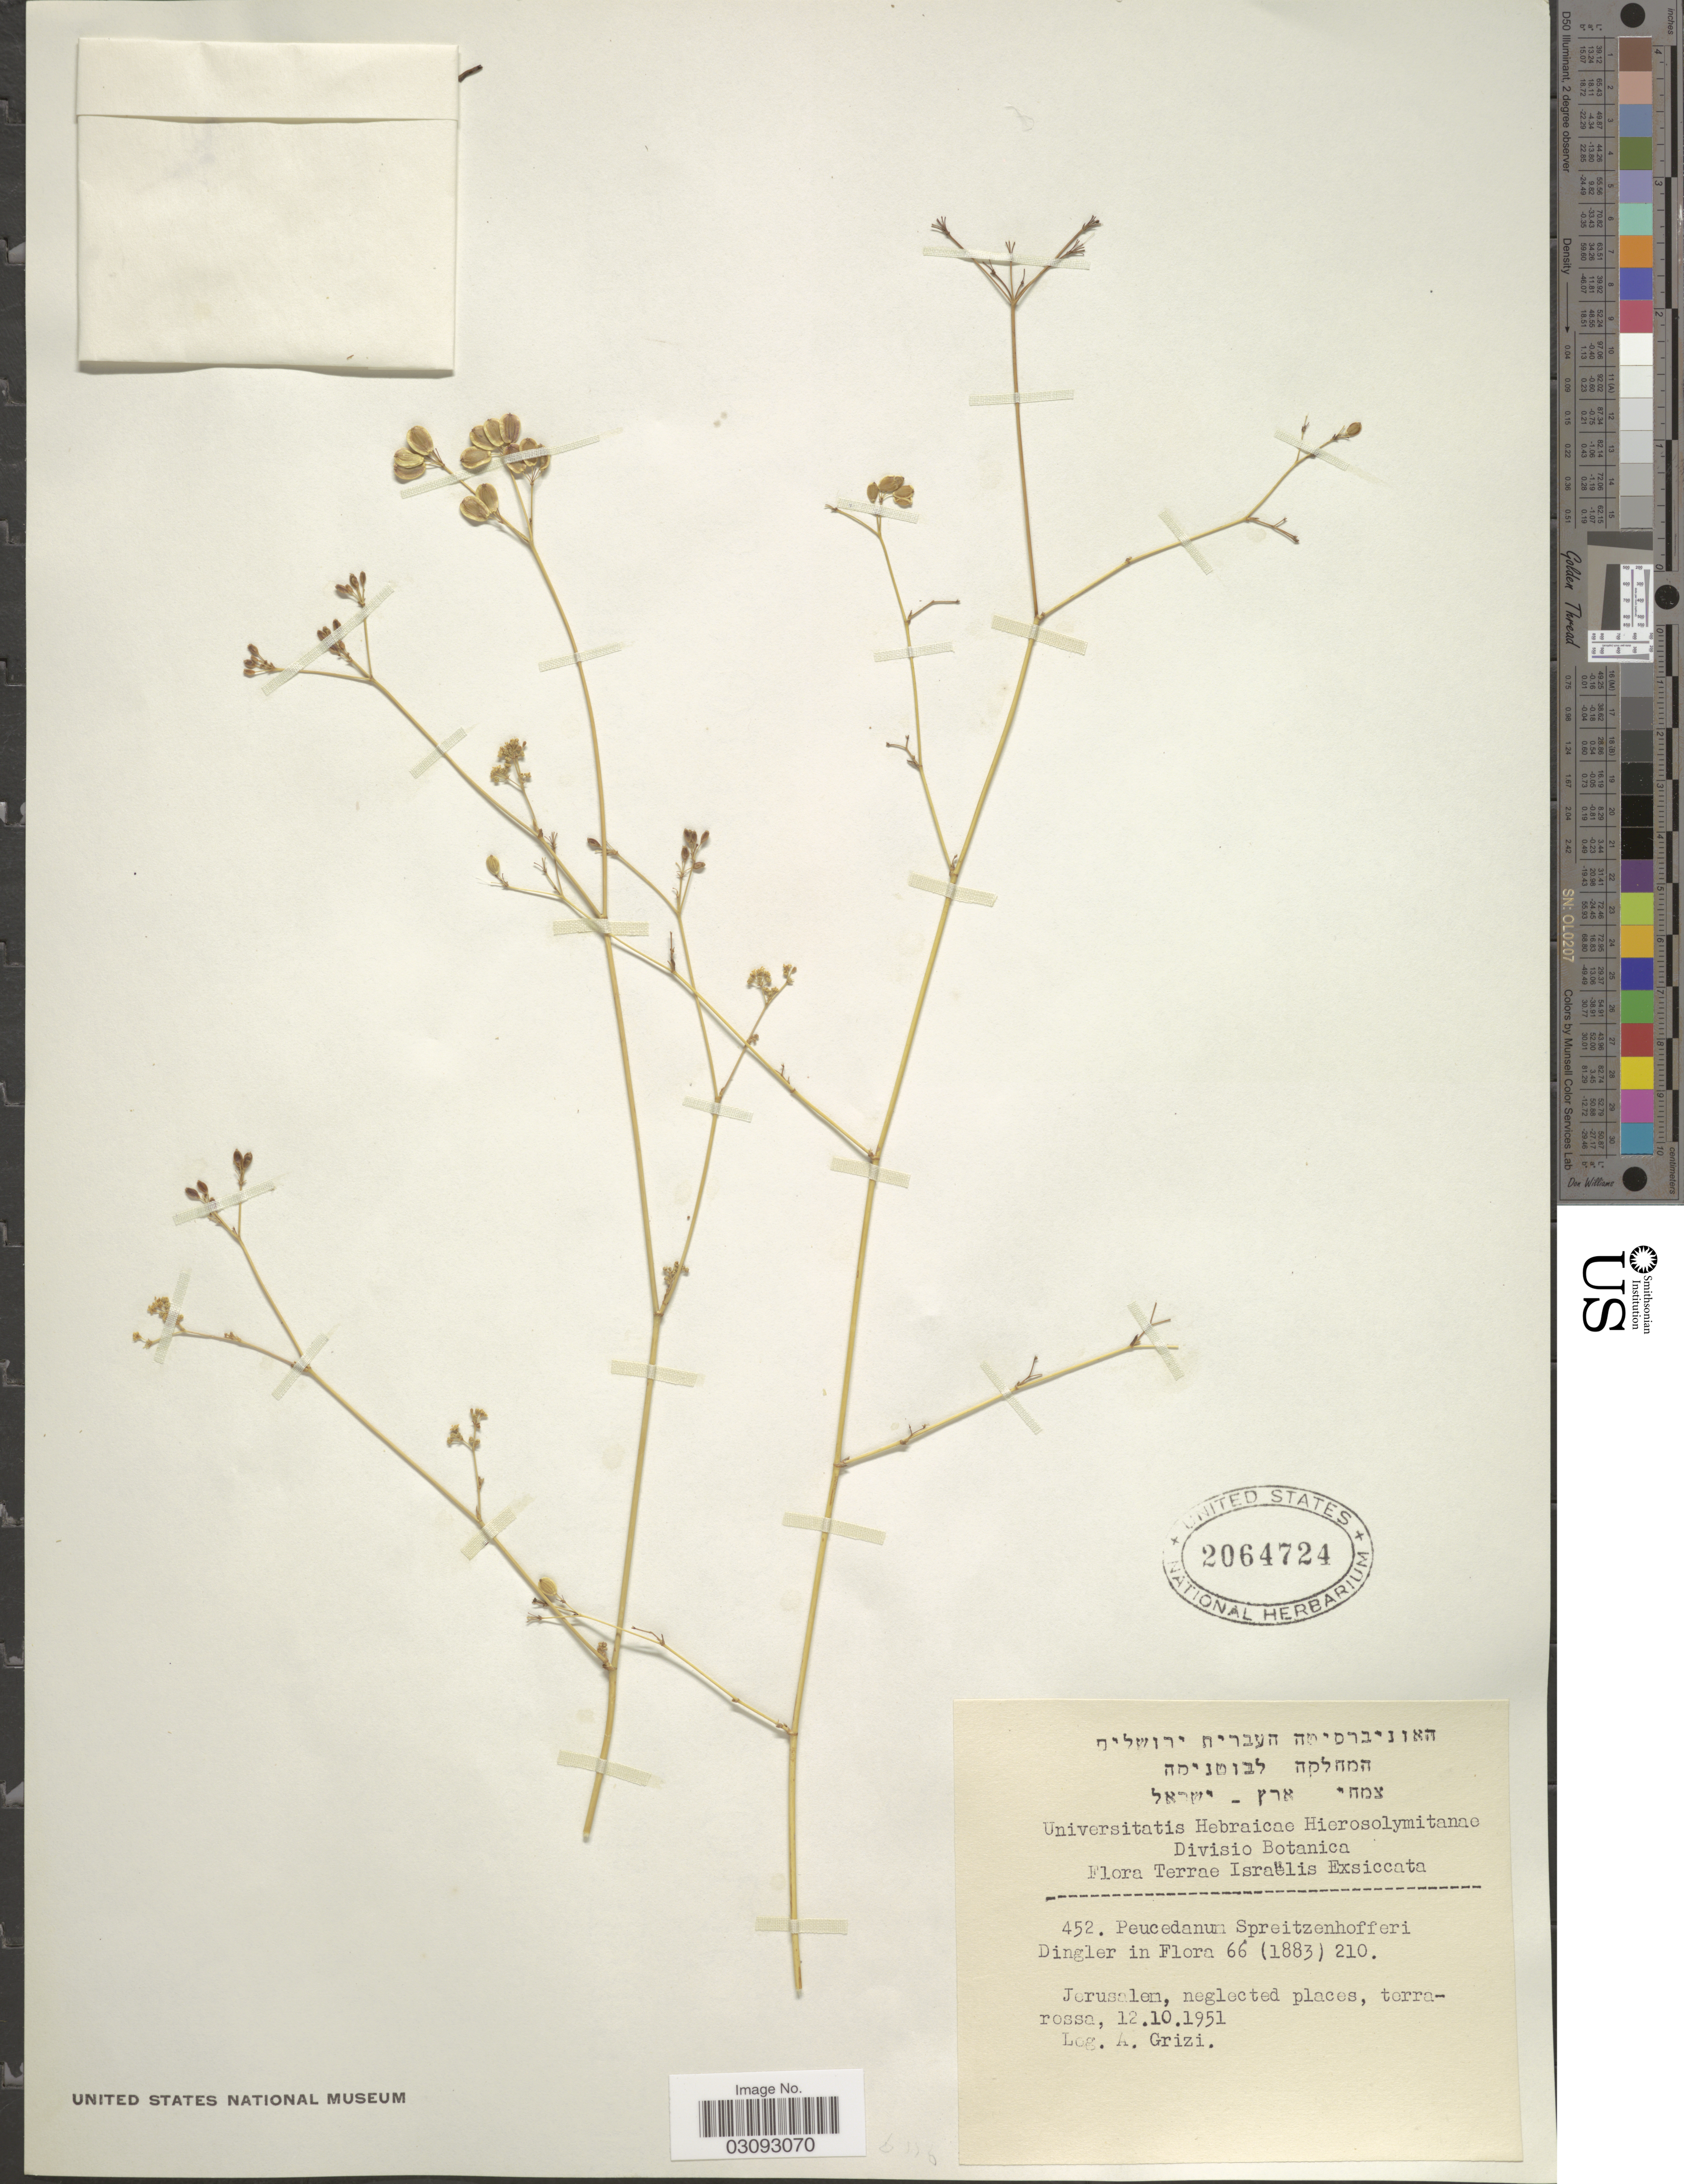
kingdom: Plantae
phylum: Tracheophyta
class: Magnoliopsida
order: Apiales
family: Apiaceae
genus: Peucedanum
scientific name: Peucedanum spreitzenhoferi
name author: Dingler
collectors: A. Grizi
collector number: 452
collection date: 1951-10-12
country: Israel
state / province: Jerusalem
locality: Terrae Israëlis.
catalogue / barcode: US 2064724